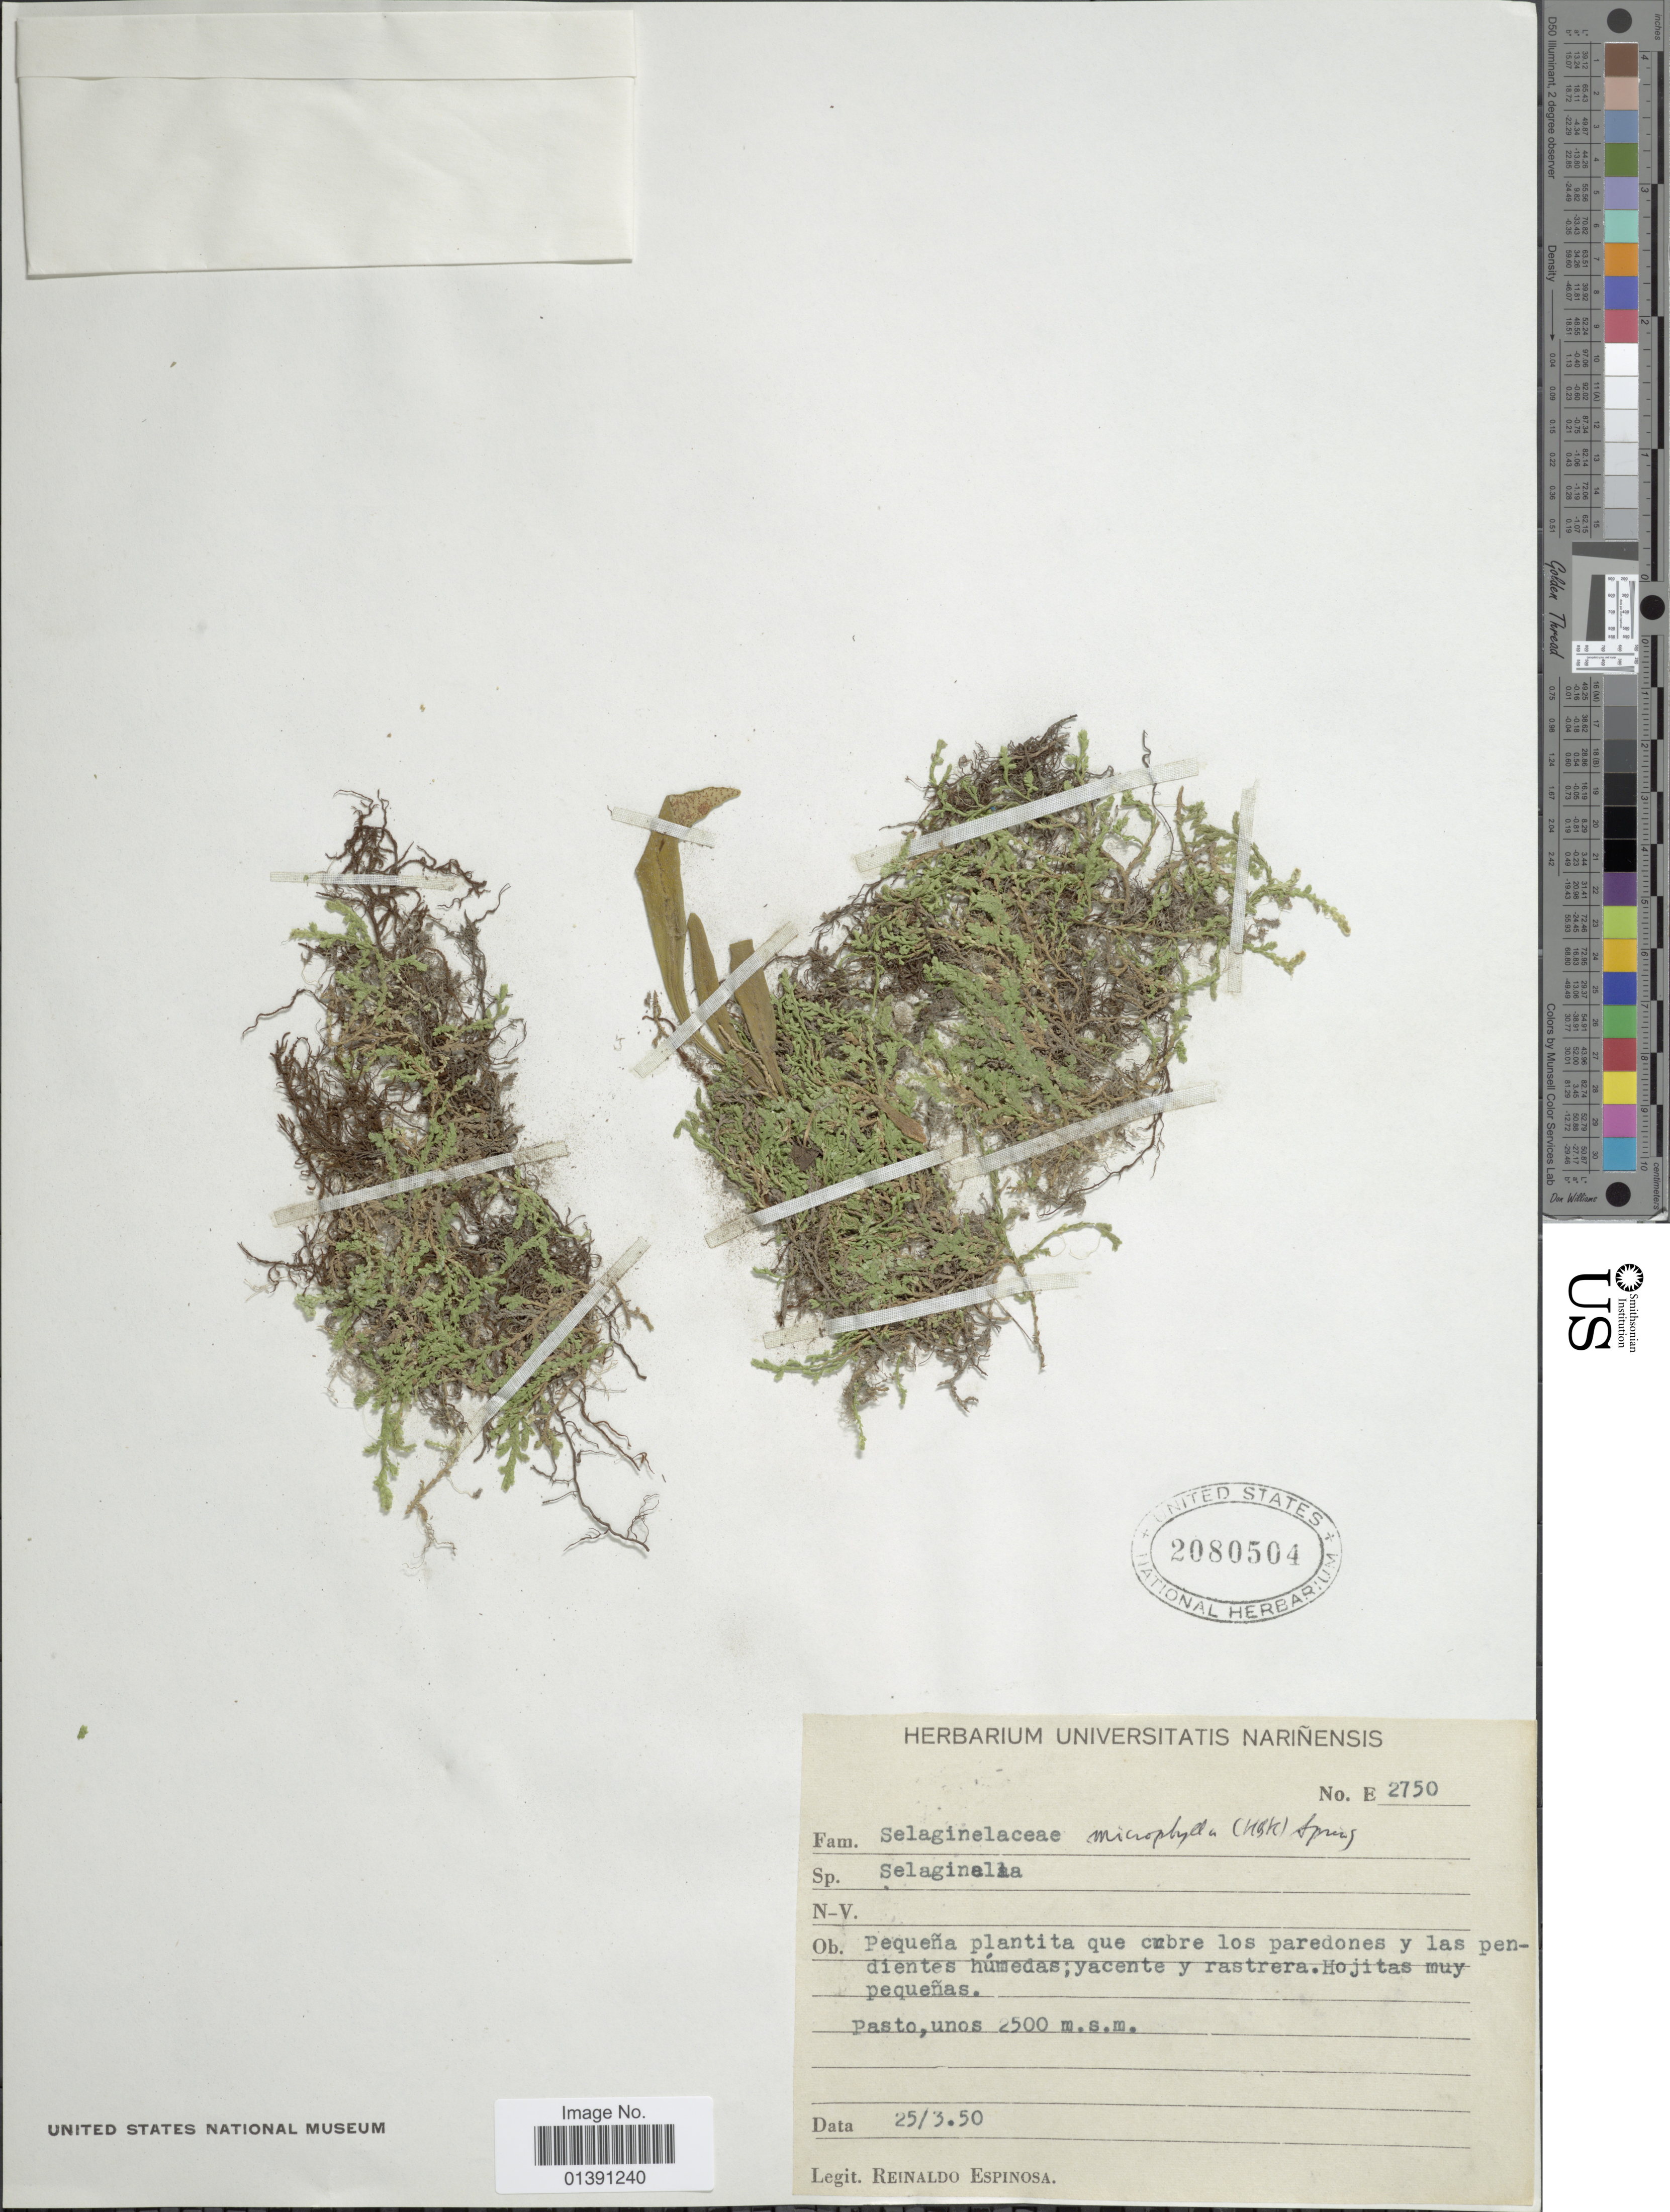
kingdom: Plantae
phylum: Tracheophyta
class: Lycopodiopsida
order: Selaginellales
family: Selaginellaceae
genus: Selaginella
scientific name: Selaginella microphylla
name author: (Kunth) Spring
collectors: R. Espinosa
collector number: E 2750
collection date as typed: Transcribed d/m/y: 25/3/50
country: Colombia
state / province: Amazônas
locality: Narino, Pasto. Pequeña plantita que cubre los paredones y las pendientes humedas; yacente y rastera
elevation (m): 2500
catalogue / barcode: US 2080504